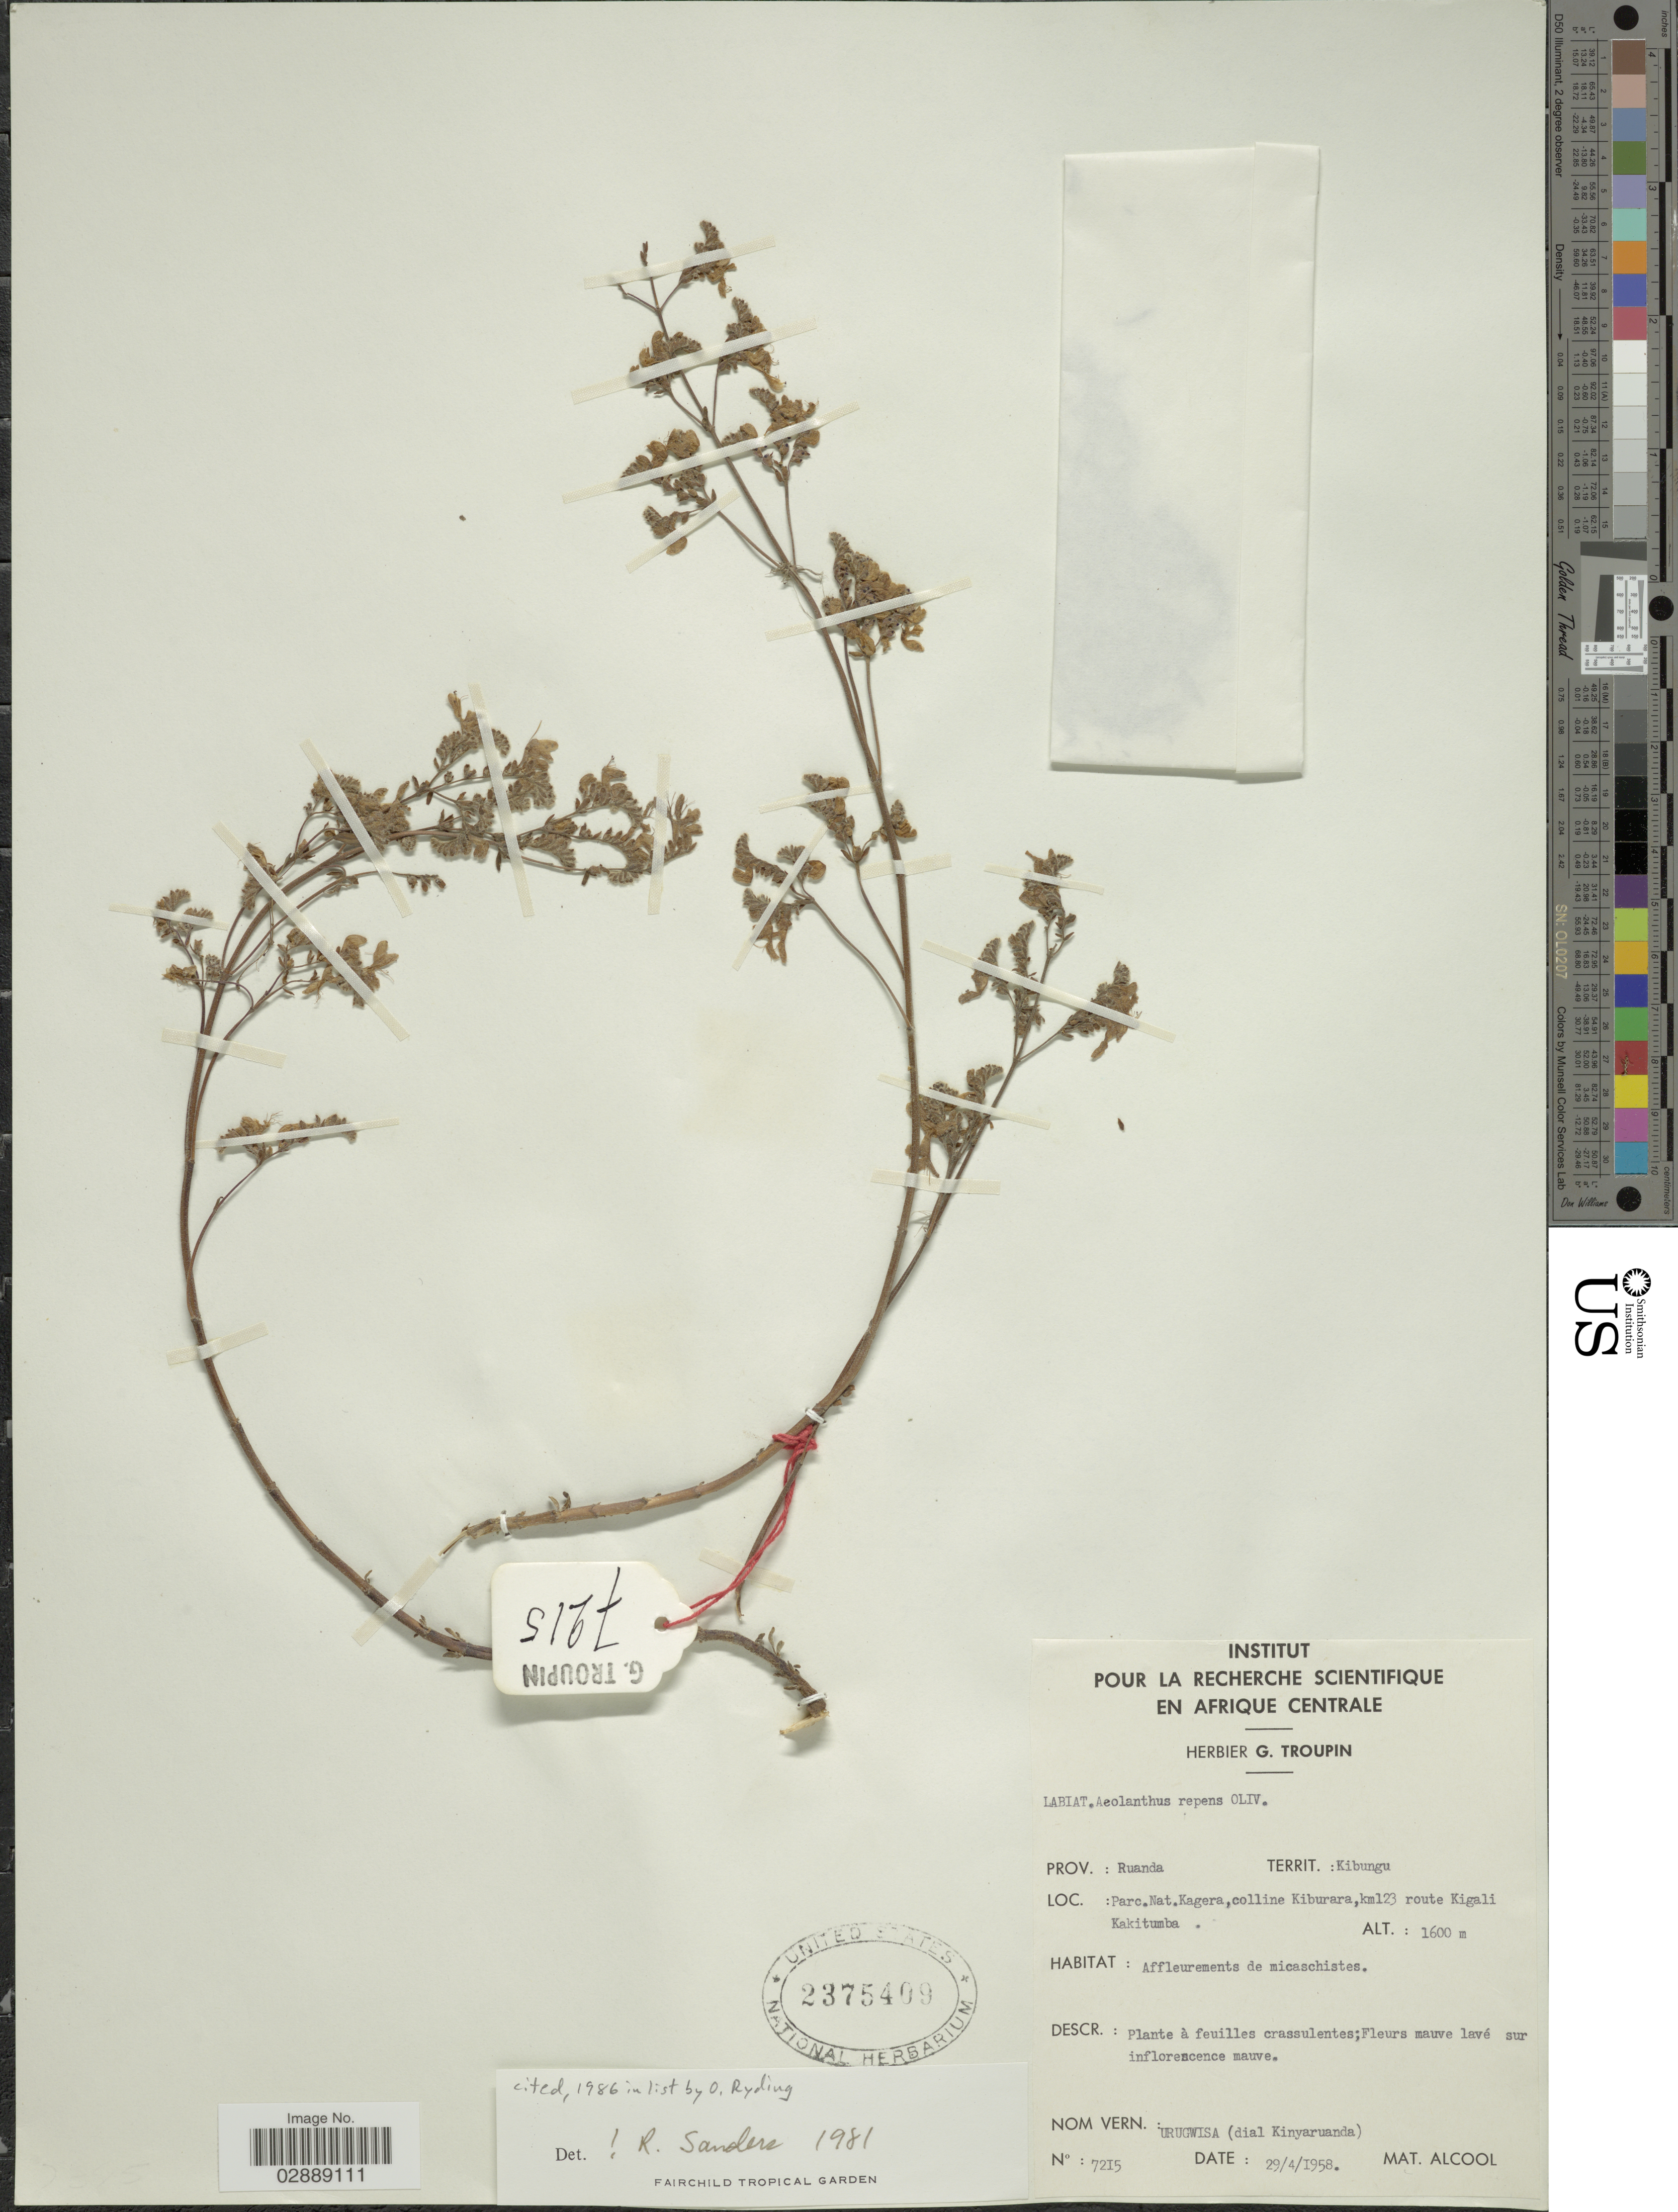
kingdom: Plantae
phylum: Tracheophyta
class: Magnoliopsida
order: Lamiales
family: Lamiaceae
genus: Aeollanthus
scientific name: Aeollanthus repens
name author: Oliv.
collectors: G. Troupin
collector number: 7215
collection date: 1958-04-29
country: Rwanda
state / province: Kigali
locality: Prov.: Ruanda. Territ.: Kibungu. Parc. Nat. Kagera, colline Kiburara, km123 route Kigali Kakitumba.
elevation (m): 1600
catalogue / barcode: US 2375409